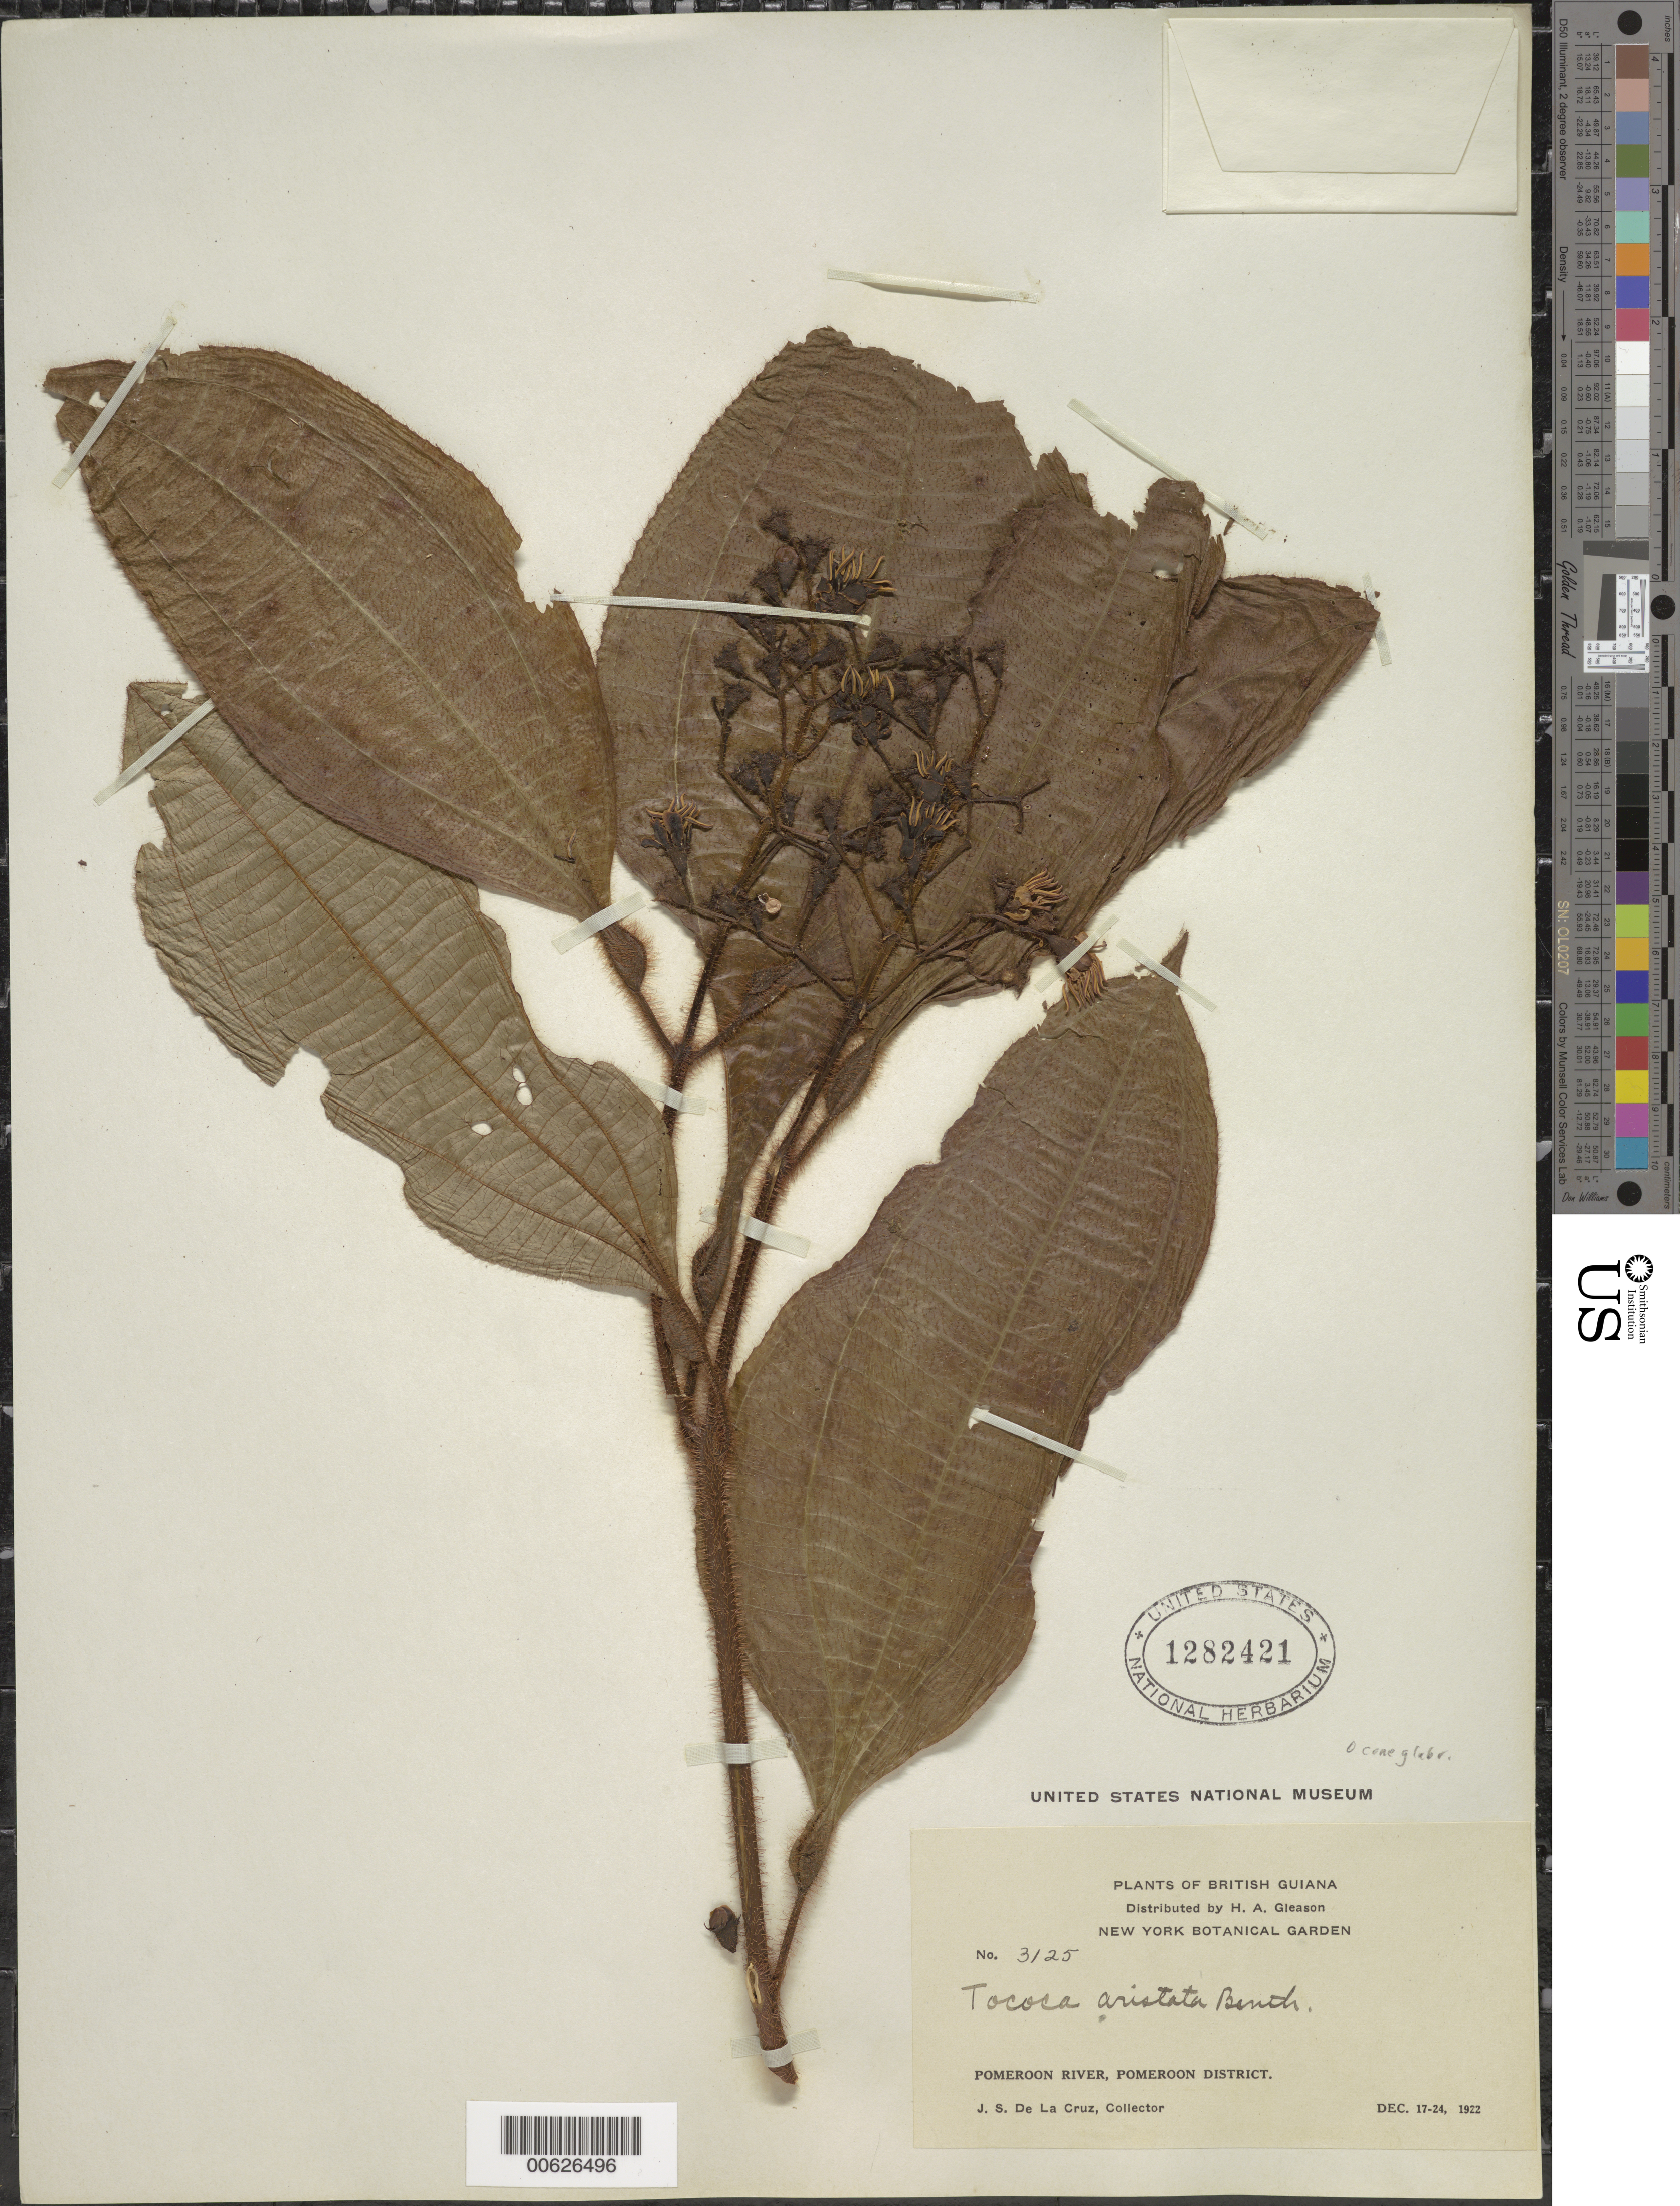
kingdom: Plantae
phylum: Tracheophyta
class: Magnoliopsida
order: Myrtales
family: Melastomataceae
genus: Tococa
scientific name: Tococa aristata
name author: Benth.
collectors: J. S. de la Cruz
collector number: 3125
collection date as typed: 17-Dec-22 to 24-Dec-22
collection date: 1922-12-17/1922-12-24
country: Guyana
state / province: Pomeroon-Supenaam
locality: Pomeroon R.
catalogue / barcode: US 1282421